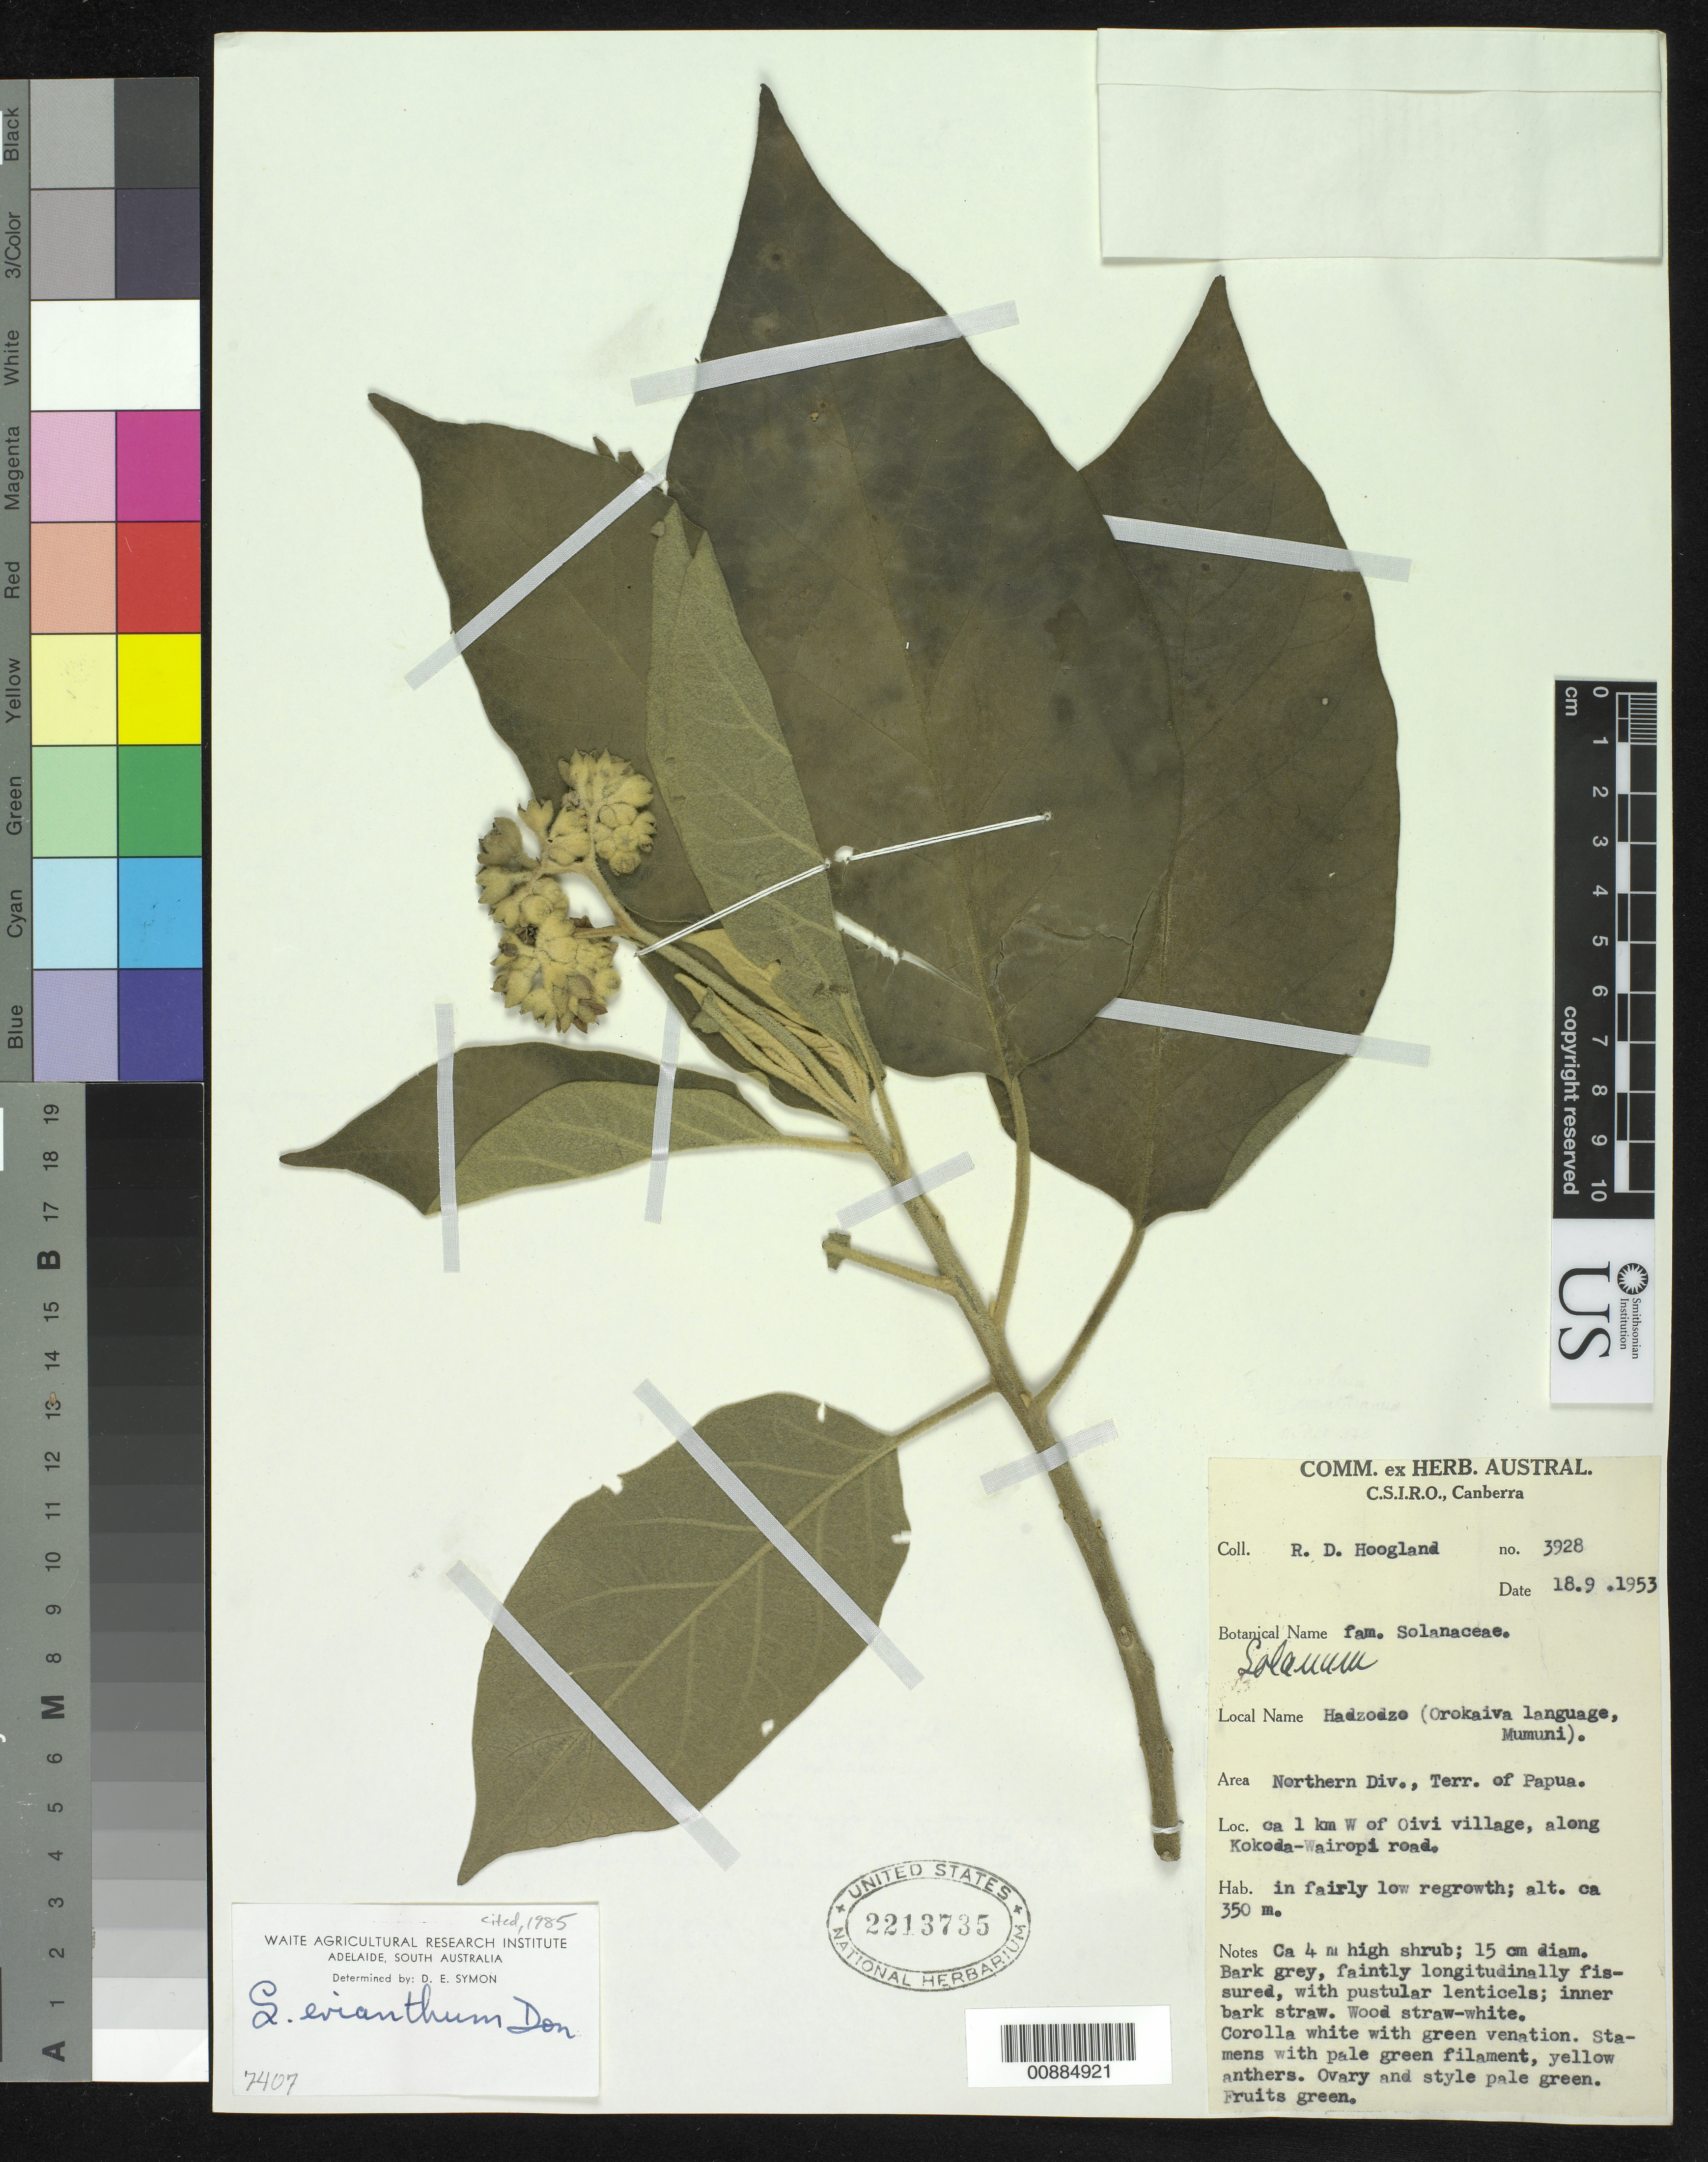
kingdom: Plantae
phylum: Tracheophyta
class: Magnoliopsida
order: Solanales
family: Solanaceae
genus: Solanum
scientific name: Solanum erianthum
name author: D. Don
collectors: R. D. Hoogland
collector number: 3928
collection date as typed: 18 Sep 1953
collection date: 1953-09-18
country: Papua New Guinea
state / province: Northern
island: New Guinea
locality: Northern Div., Terr. Of Papua.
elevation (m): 350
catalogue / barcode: US 2213735